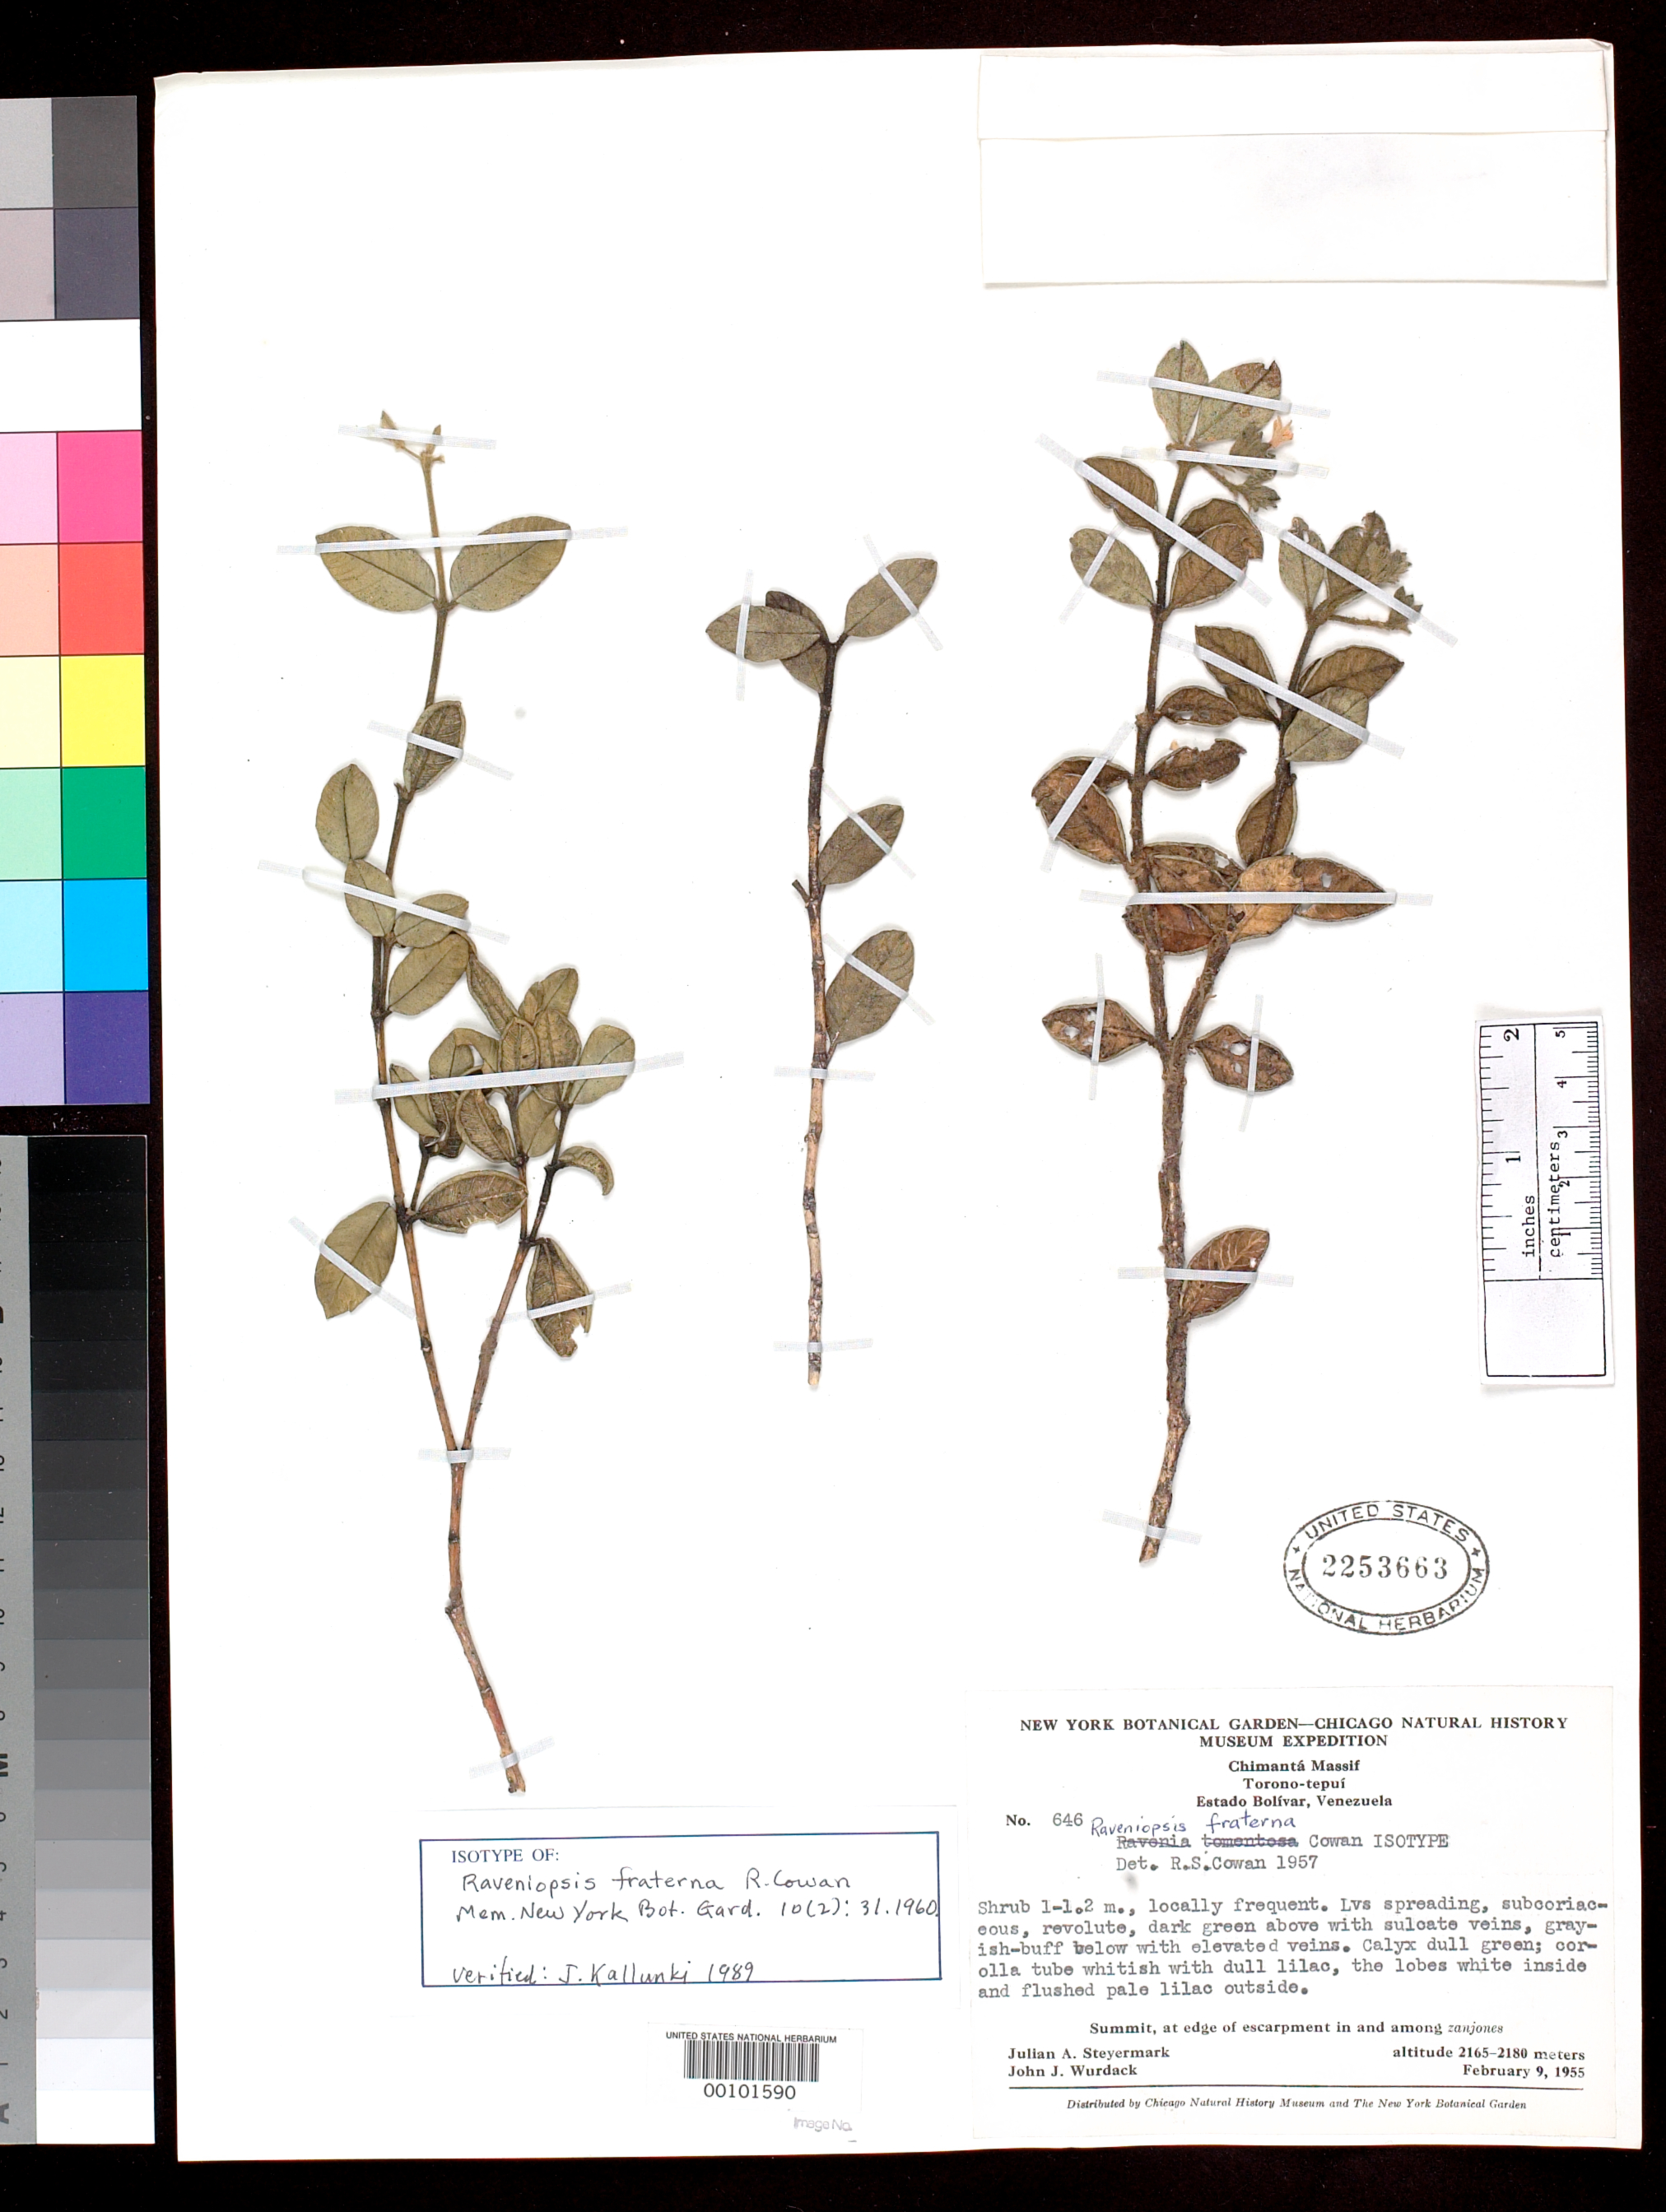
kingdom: Plantae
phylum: Tracheophyta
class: Magnoliopsida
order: Sapindales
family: Rutaceae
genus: Raveniopsis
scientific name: Raveniopsis fraterna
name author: R.S. Cowan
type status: Isotype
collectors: J. Steyermark & J. J. Wurdack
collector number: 646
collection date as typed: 09 Feb 1955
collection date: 1955-02-09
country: Venezuela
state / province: Bolivar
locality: Chimanta Massif, Torono-tepui.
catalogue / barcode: US 2253663